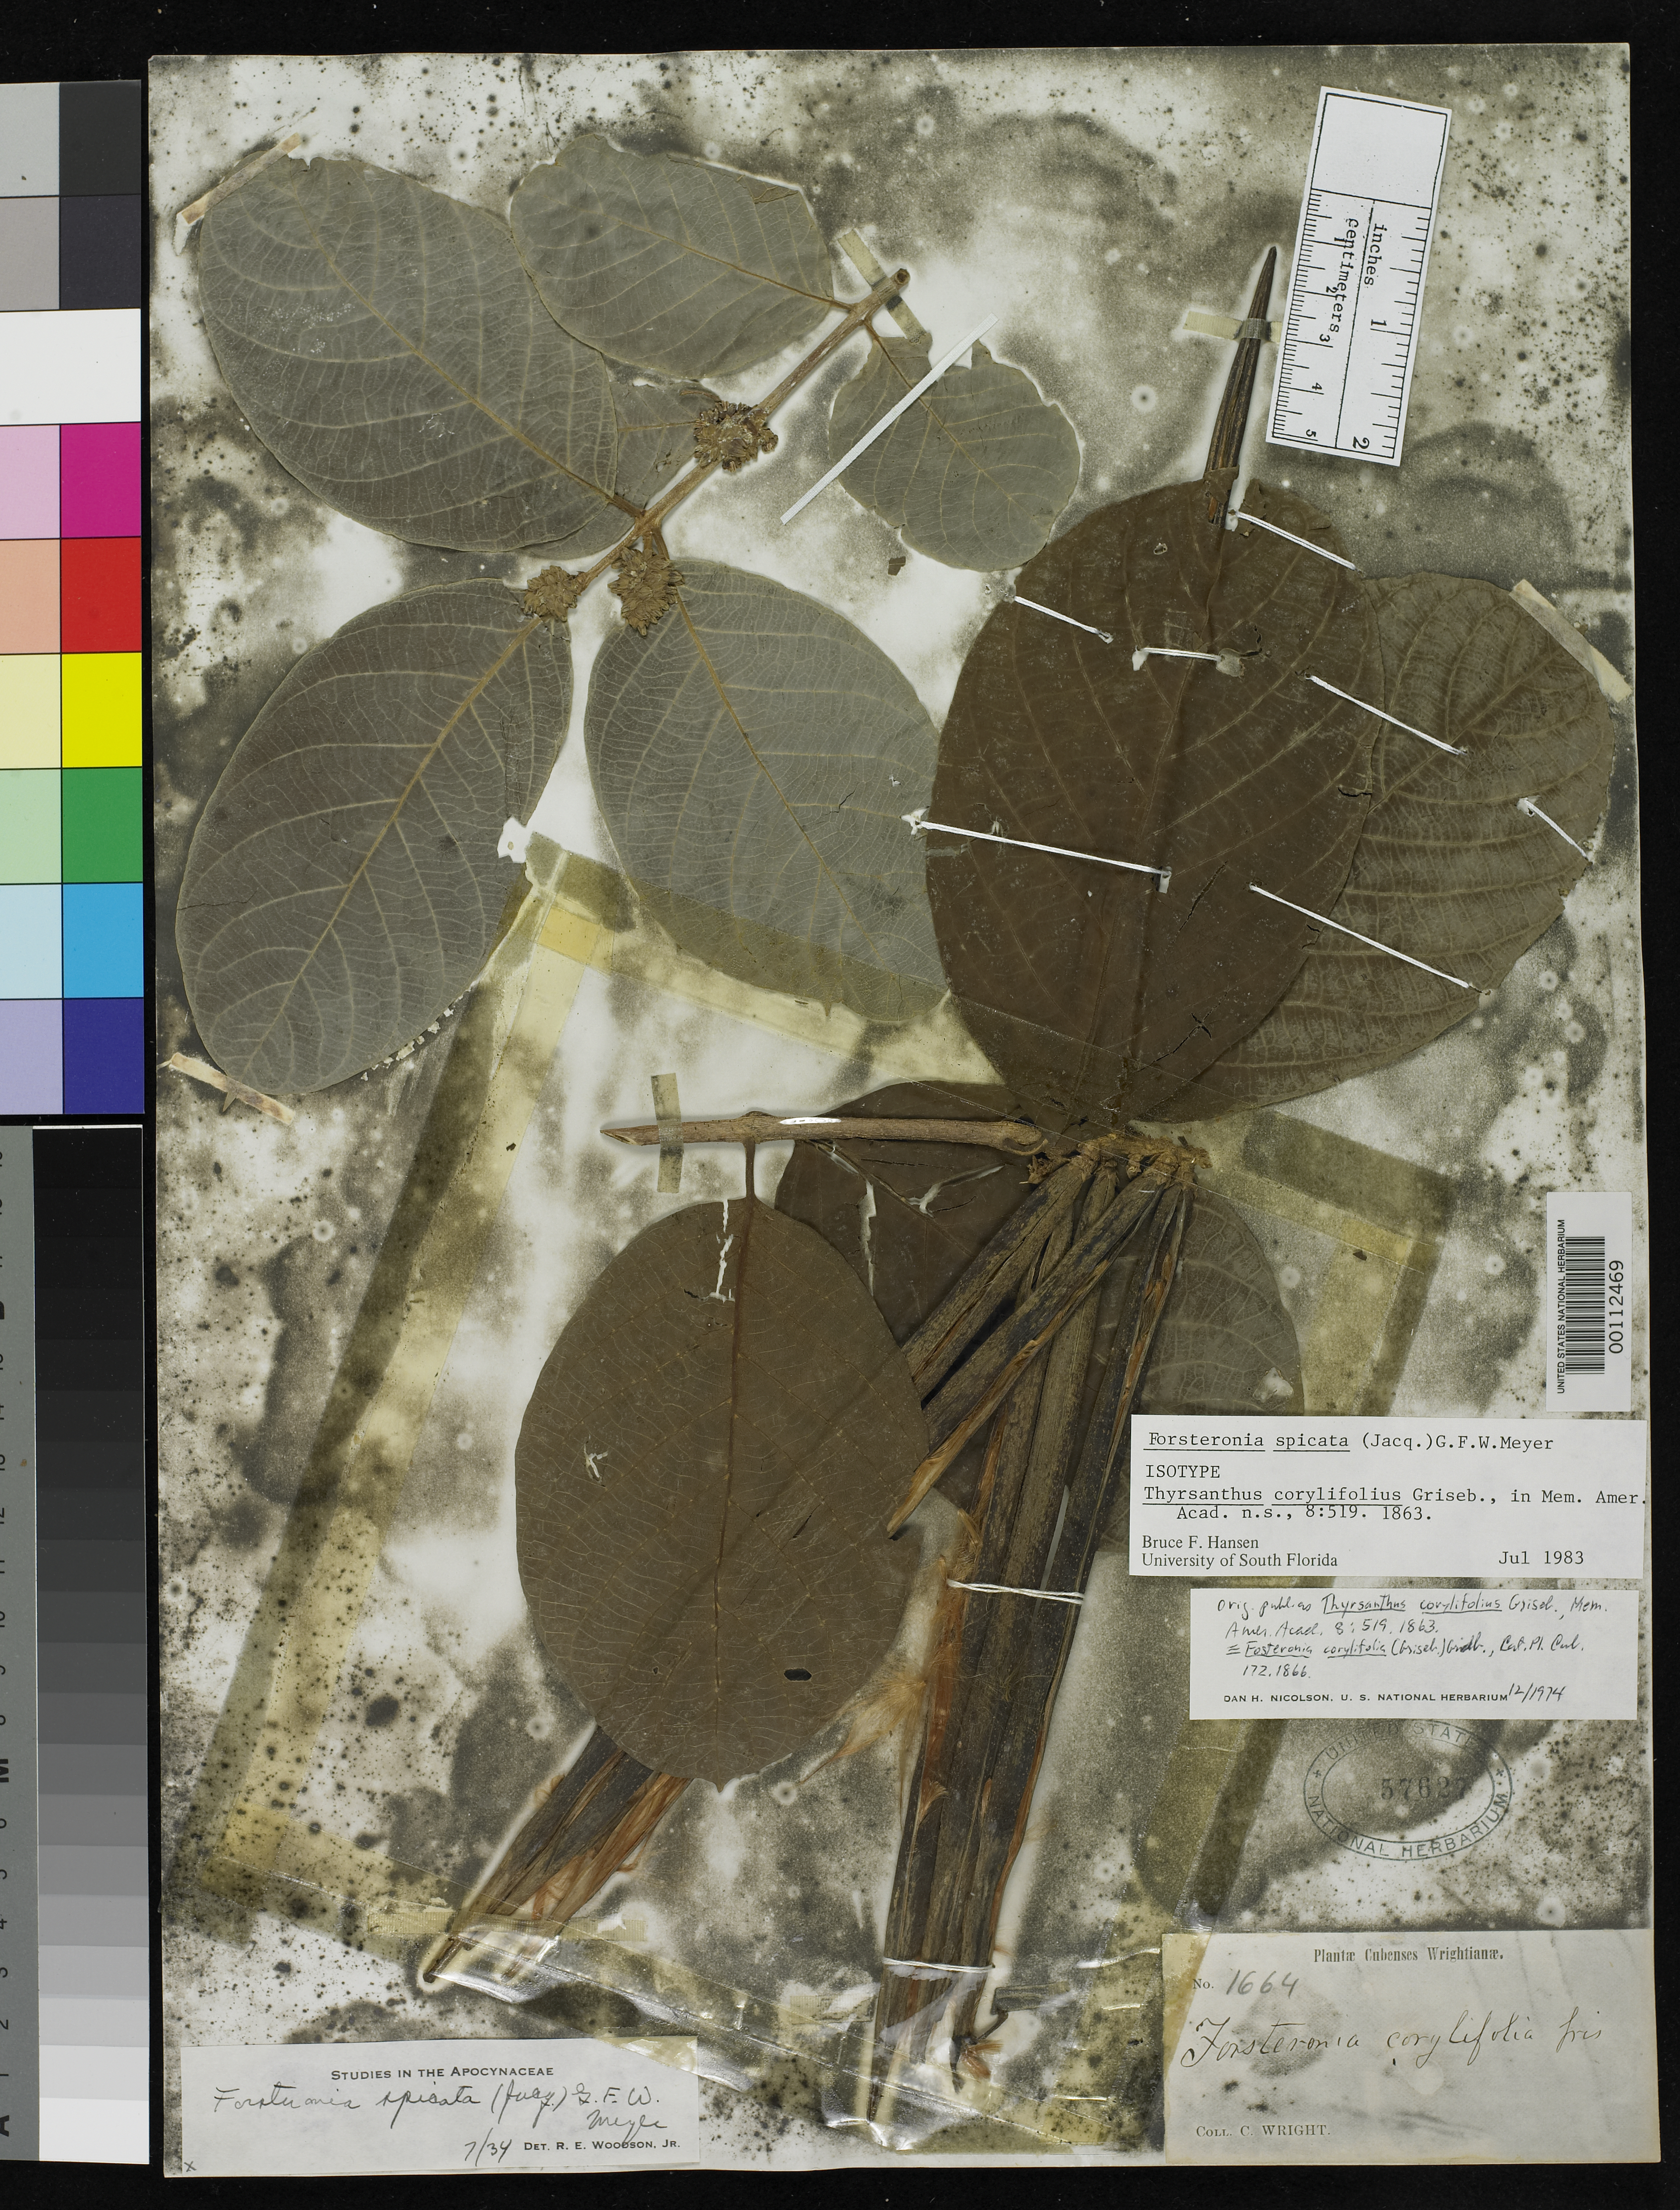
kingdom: Plantae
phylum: Tracheophyta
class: Magnoliopsida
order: Gentianales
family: Apocynaceae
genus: Thyrsanthus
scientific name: Thyrsanthus corylifolius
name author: Griseb.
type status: Type Collection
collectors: C. Wright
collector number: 1664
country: Cuba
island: Greater Antilles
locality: Near Santa Catalina de Guantanamo.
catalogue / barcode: US 57627